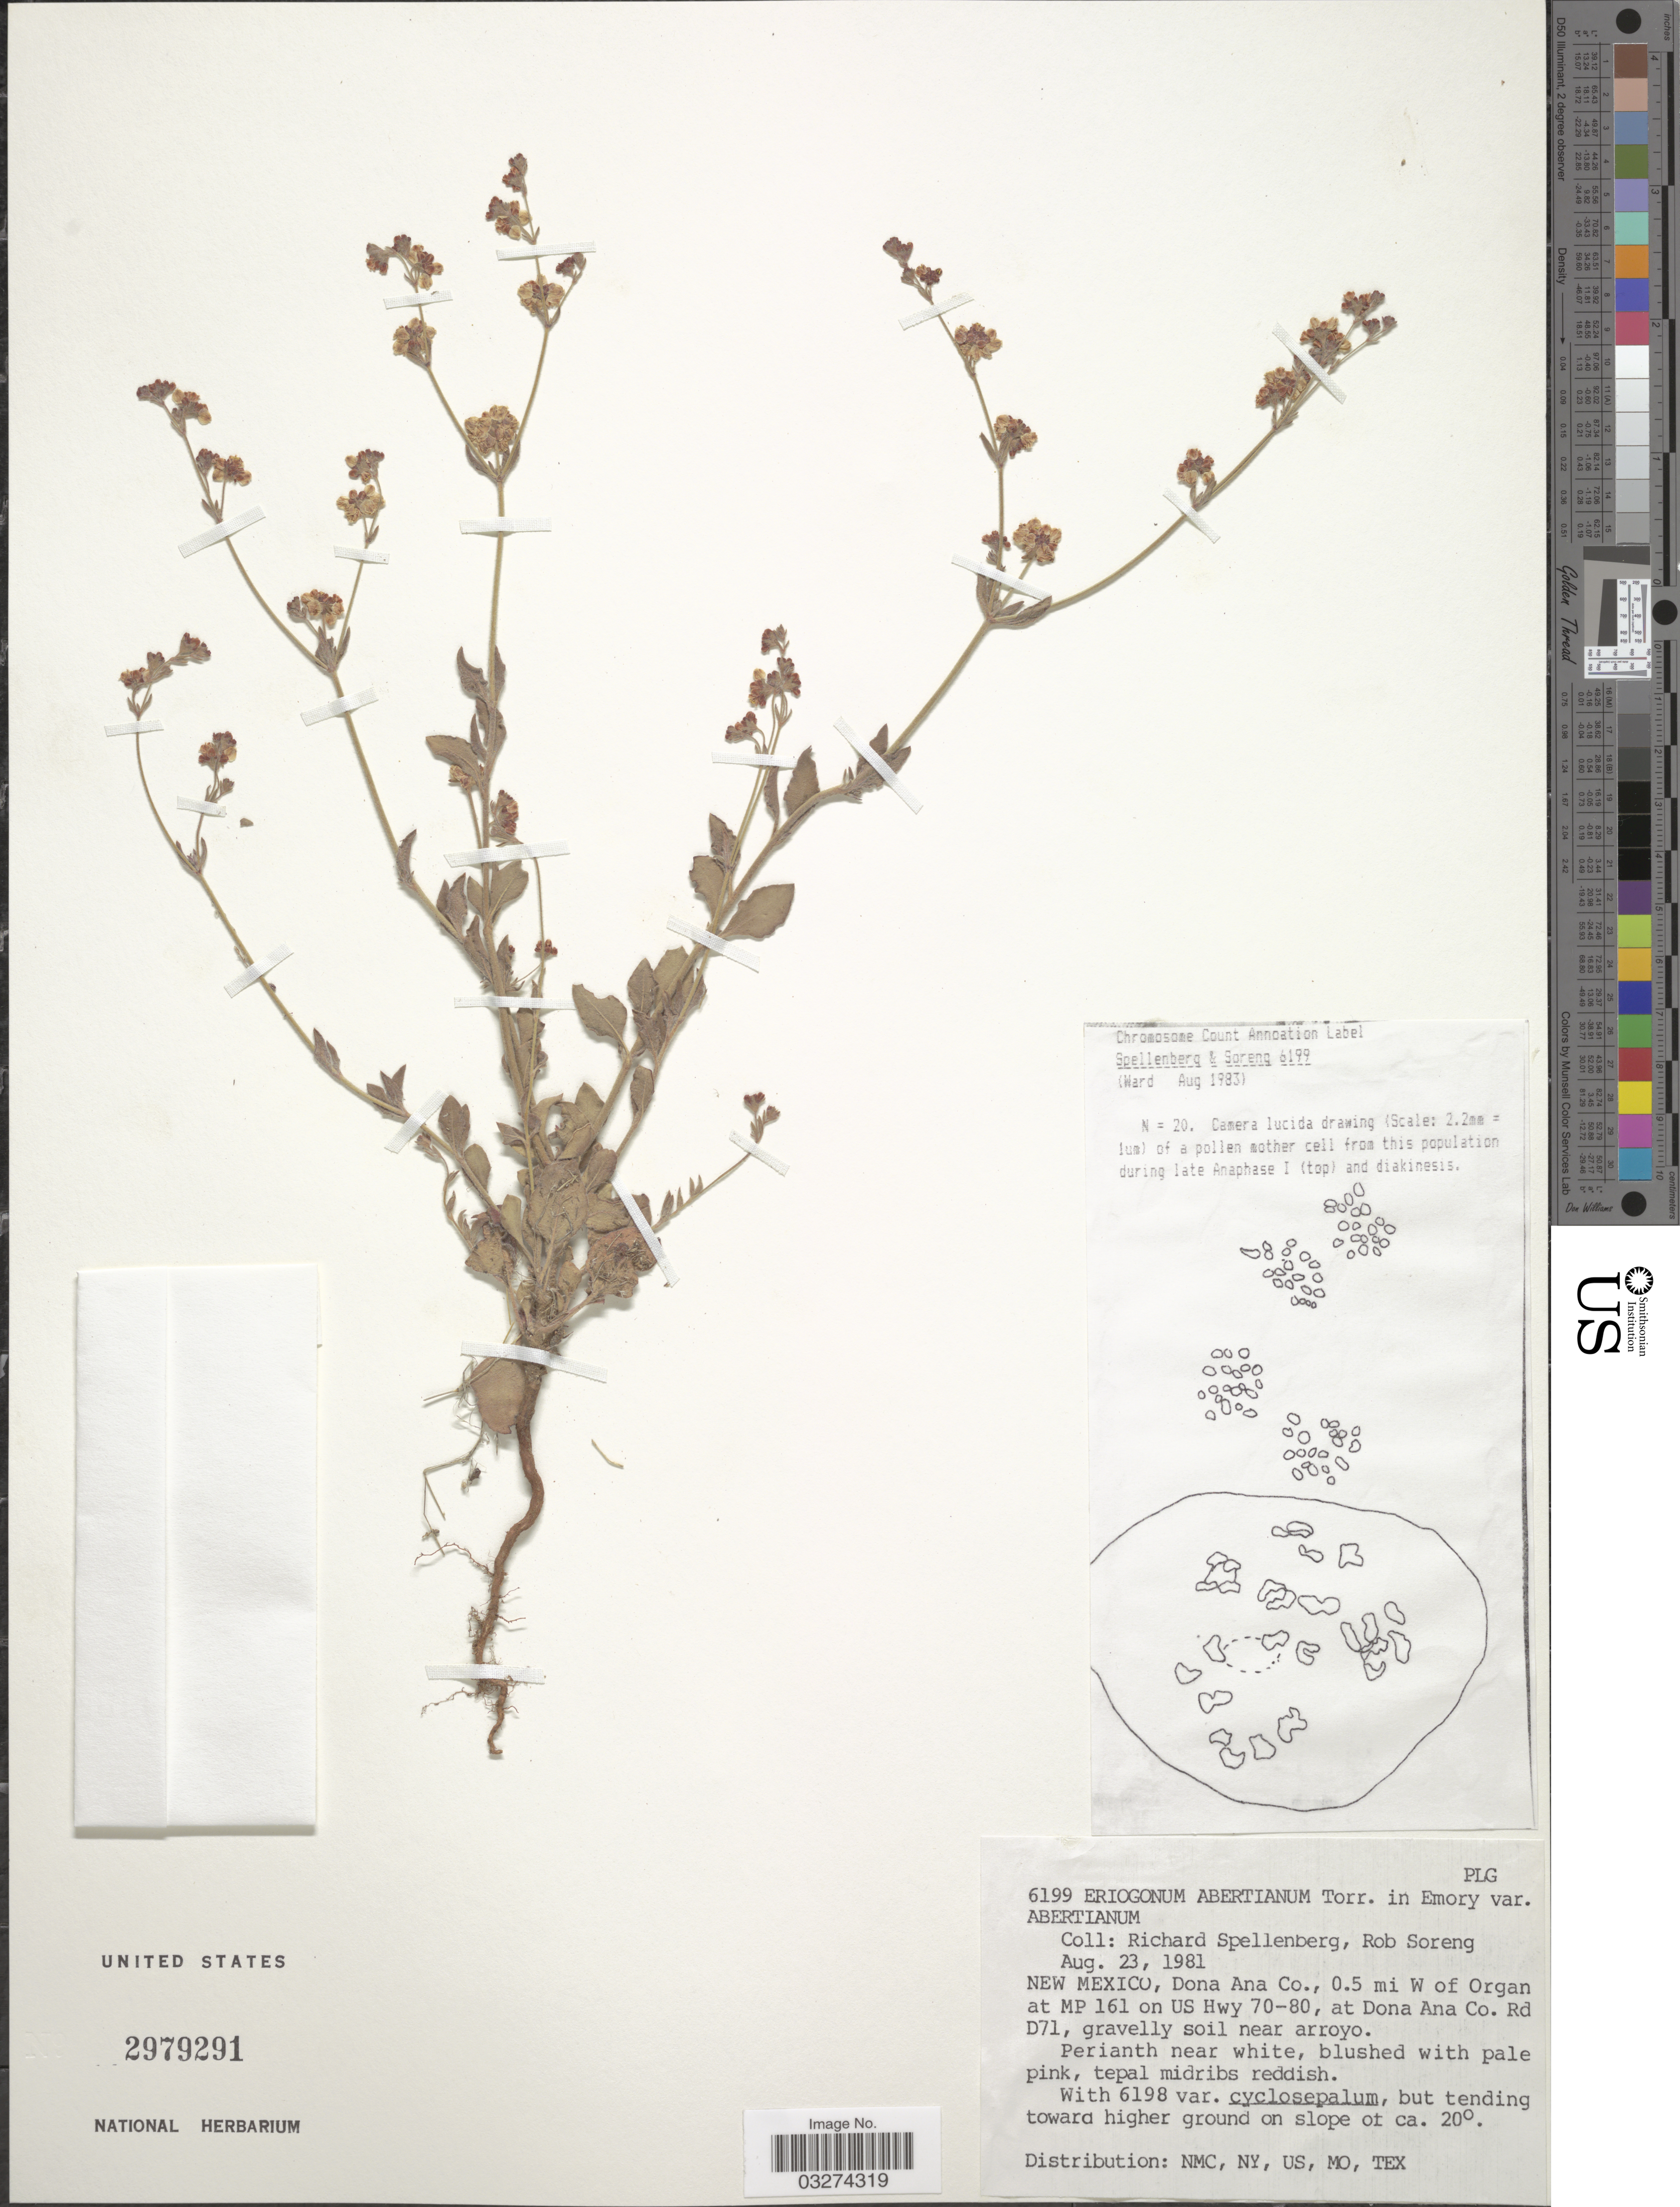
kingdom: Plantae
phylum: Tracheophyta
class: Magnoliopsida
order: Caryophyllales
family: Polygonaceae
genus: Eriogonum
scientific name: Eriogonum abertianum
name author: Torr.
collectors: R. Spellenberg & R. J. Soreng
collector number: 6199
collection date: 1981-08-23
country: United States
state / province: New Mexico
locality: Dona Ana Co., 0.5 mi W of Organ at MP 161 on US Hwy 70-80, at Dona Ana Co. Rd D71.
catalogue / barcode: US 2979291